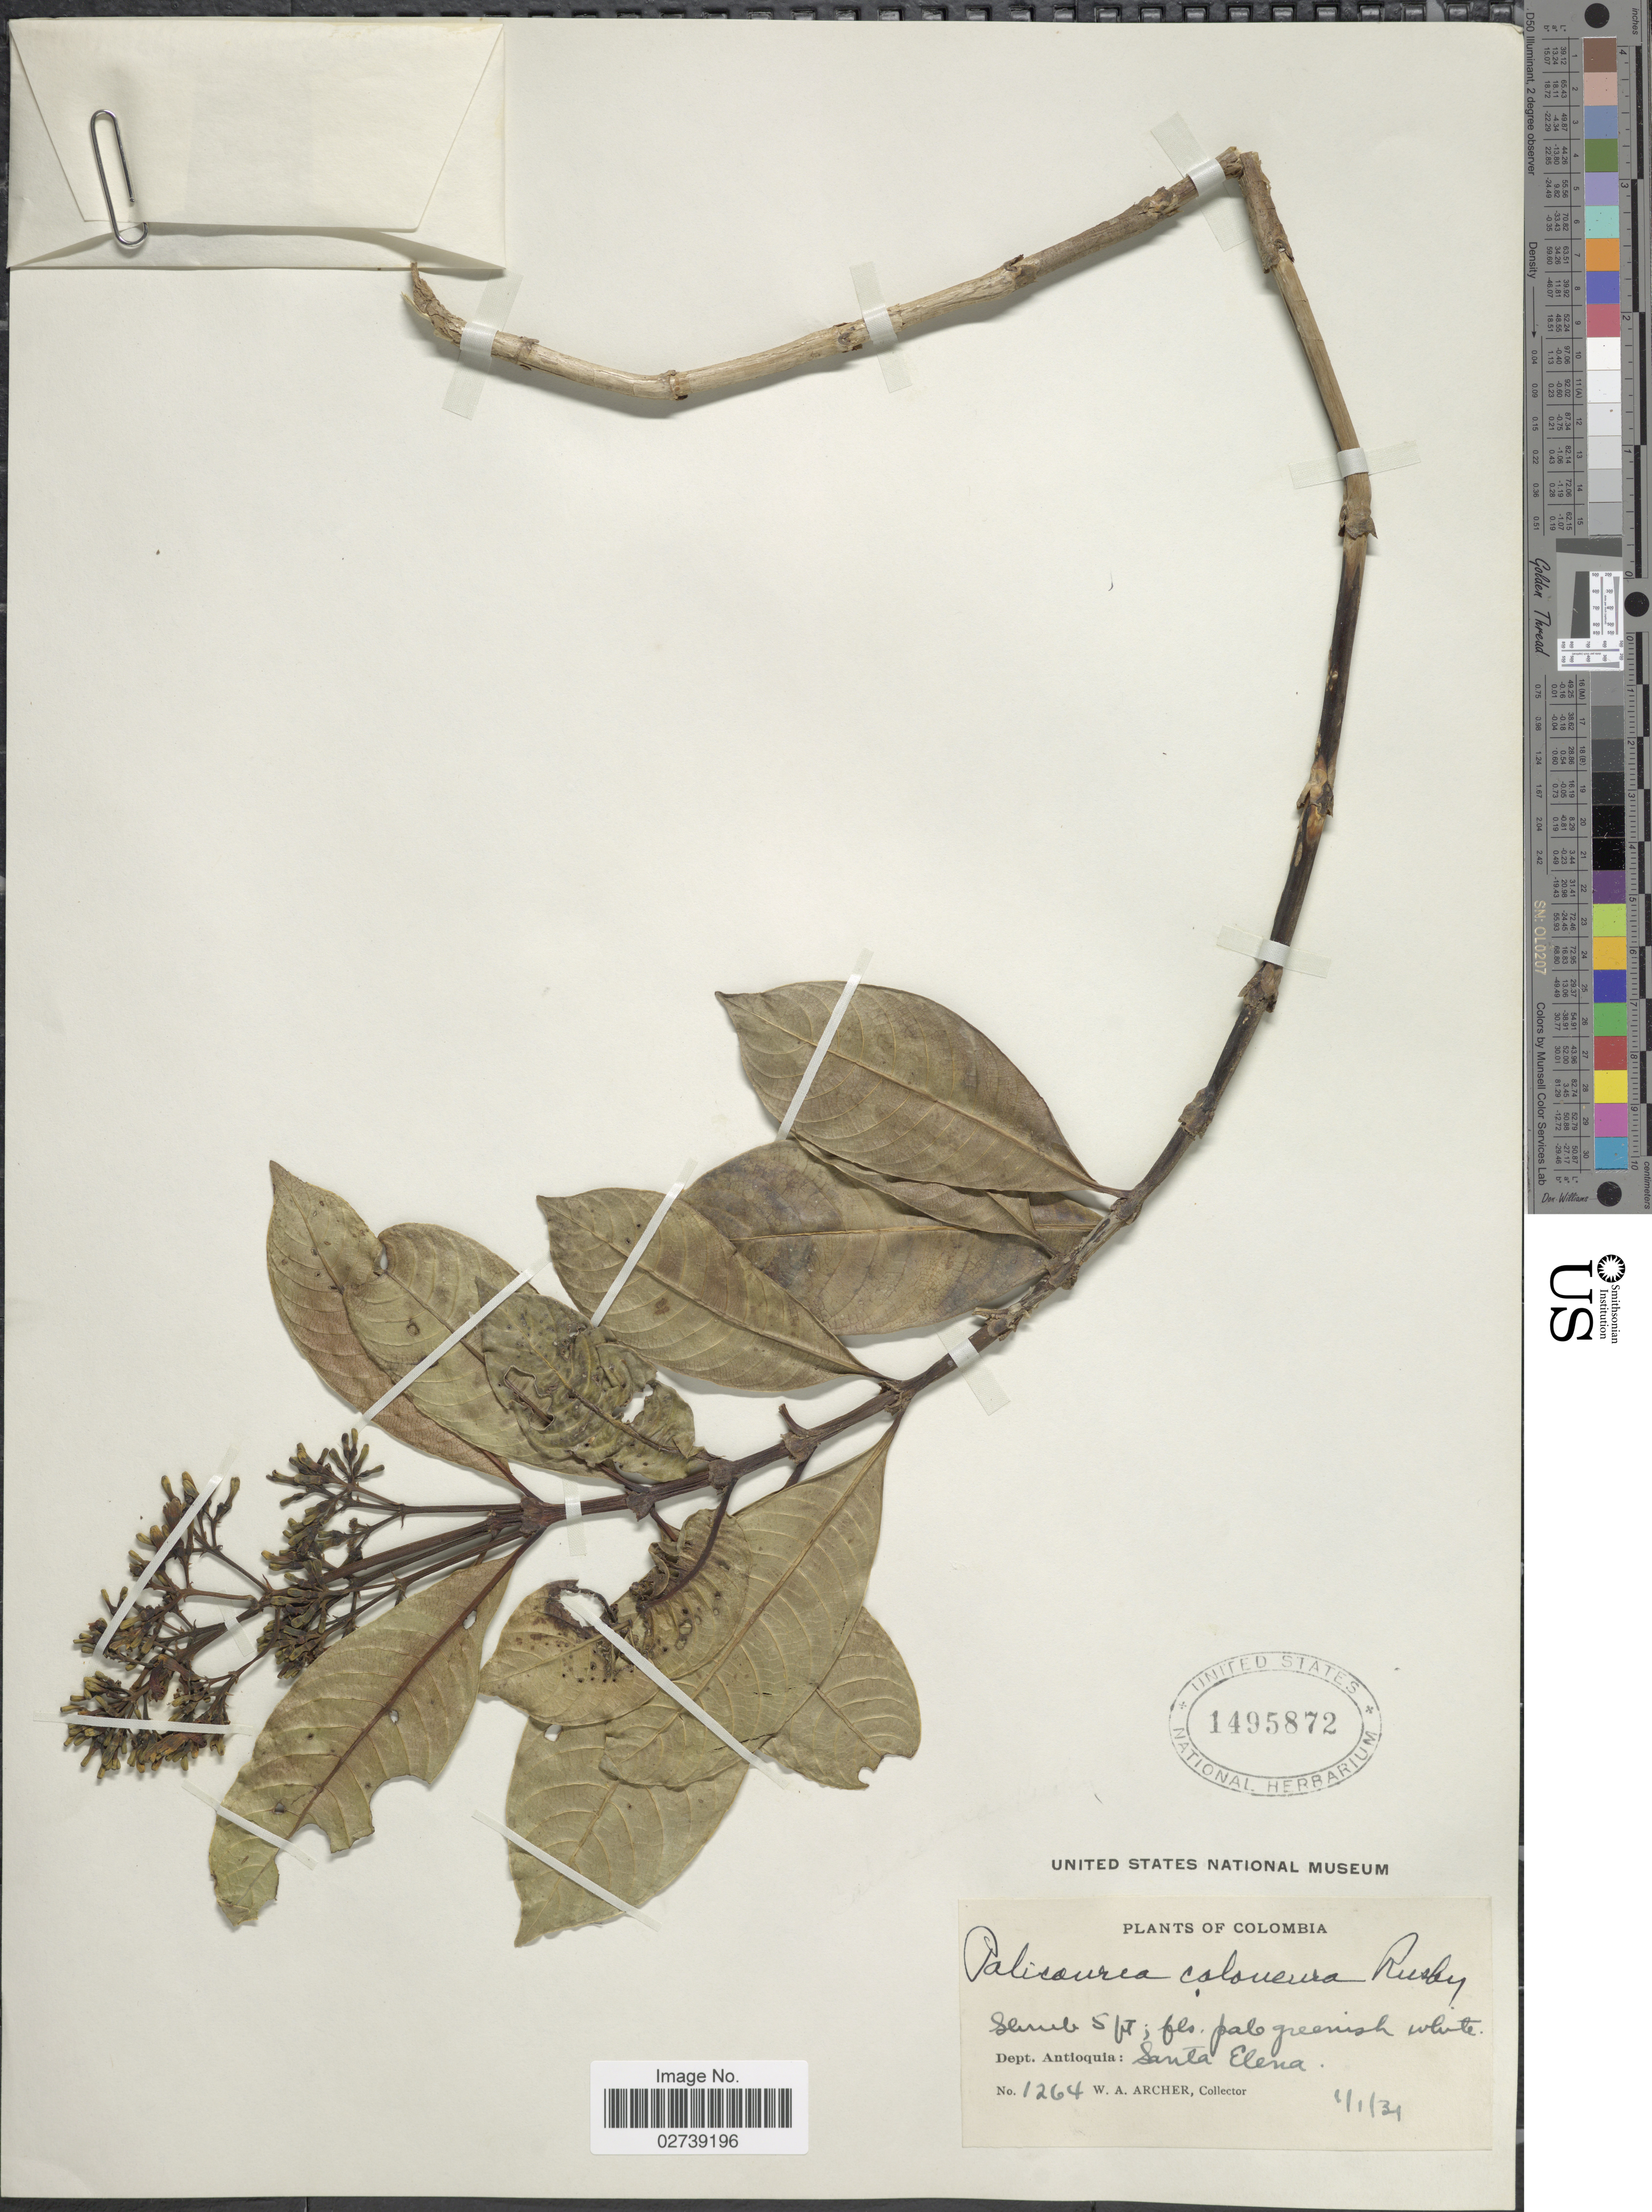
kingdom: Plantae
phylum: Tracheophyta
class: Magnoliopsida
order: Gentianales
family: Rubiaceae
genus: Palicourea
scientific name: Palicourea caloneura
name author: Rusby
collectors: W. A. Archer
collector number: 1264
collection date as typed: Transcribed d/m/y: 1/1/31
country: Colombia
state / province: Antioquia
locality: Dept. Antioquia: Santa Elena.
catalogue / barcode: US 1495872